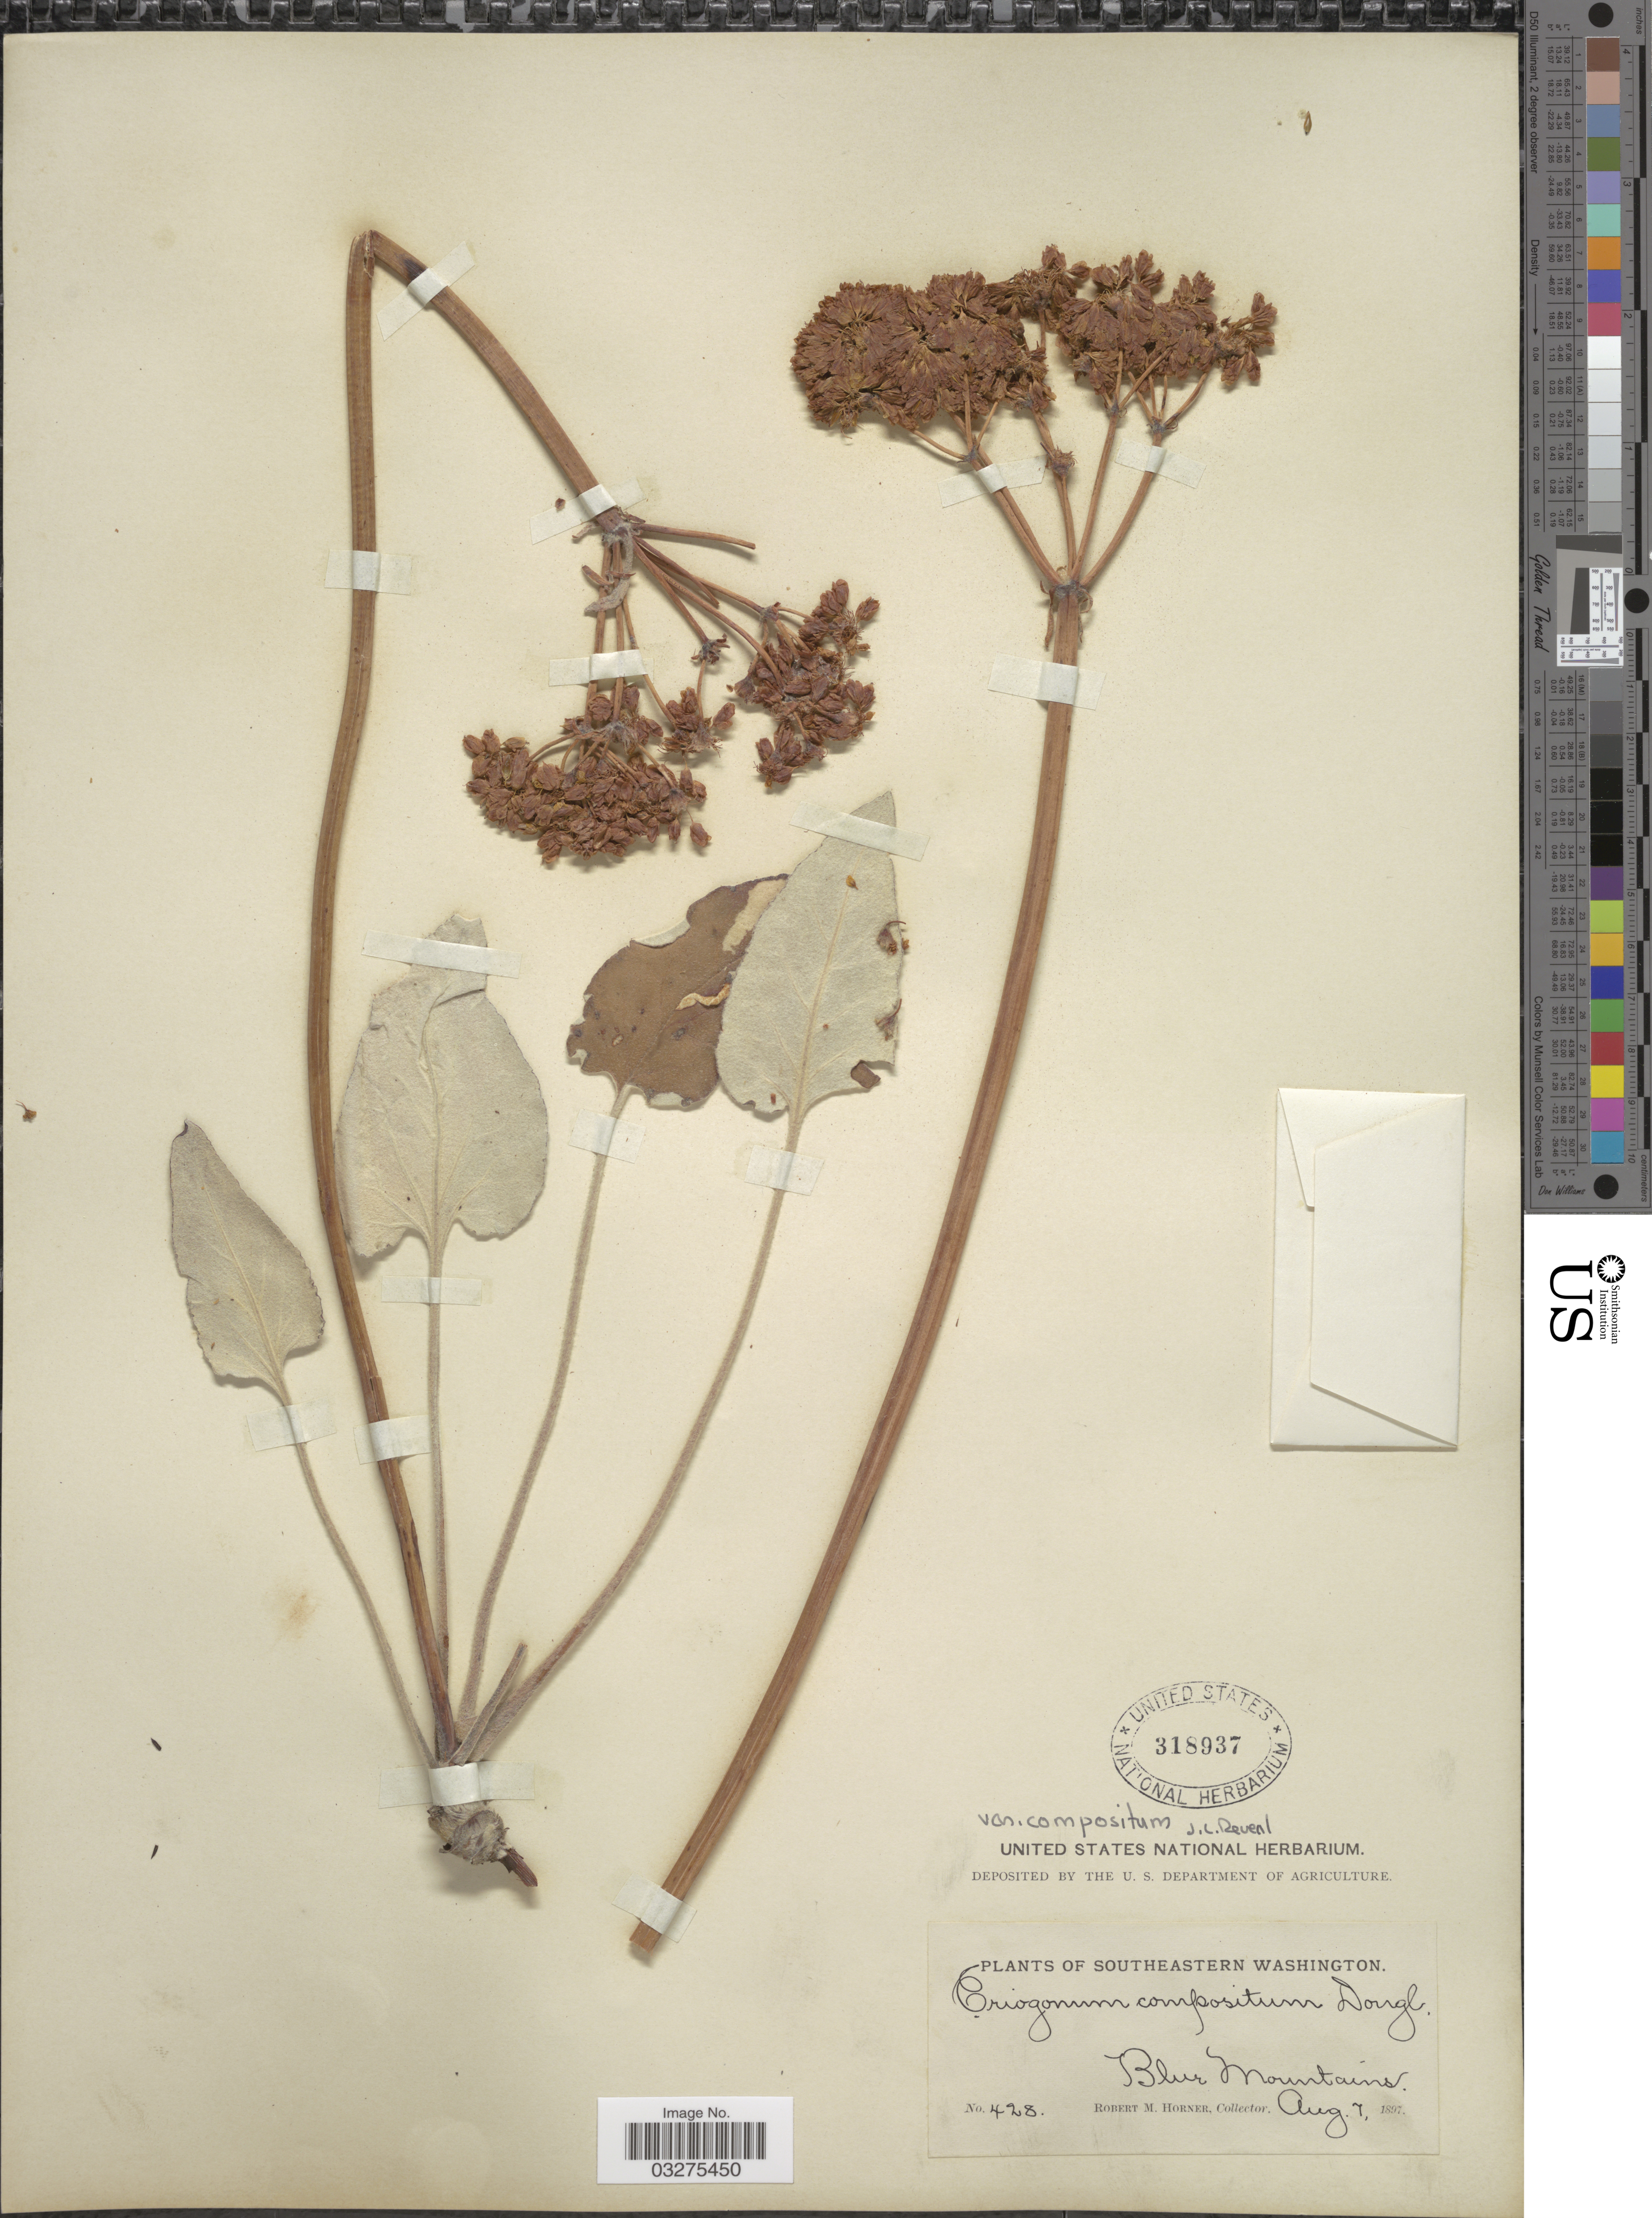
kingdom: Plantae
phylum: Tracheophyta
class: Magnoliopsida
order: Caryophyllales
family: Polygonaceae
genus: Eriogonum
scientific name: Eriogonum compositum var. compositum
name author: Douglas ex Benth.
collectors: R. Horner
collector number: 428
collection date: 1897-08-07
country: United States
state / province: Washington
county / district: Clallam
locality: Southeastern Washington. Blue Mountains.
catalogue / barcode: US 318937